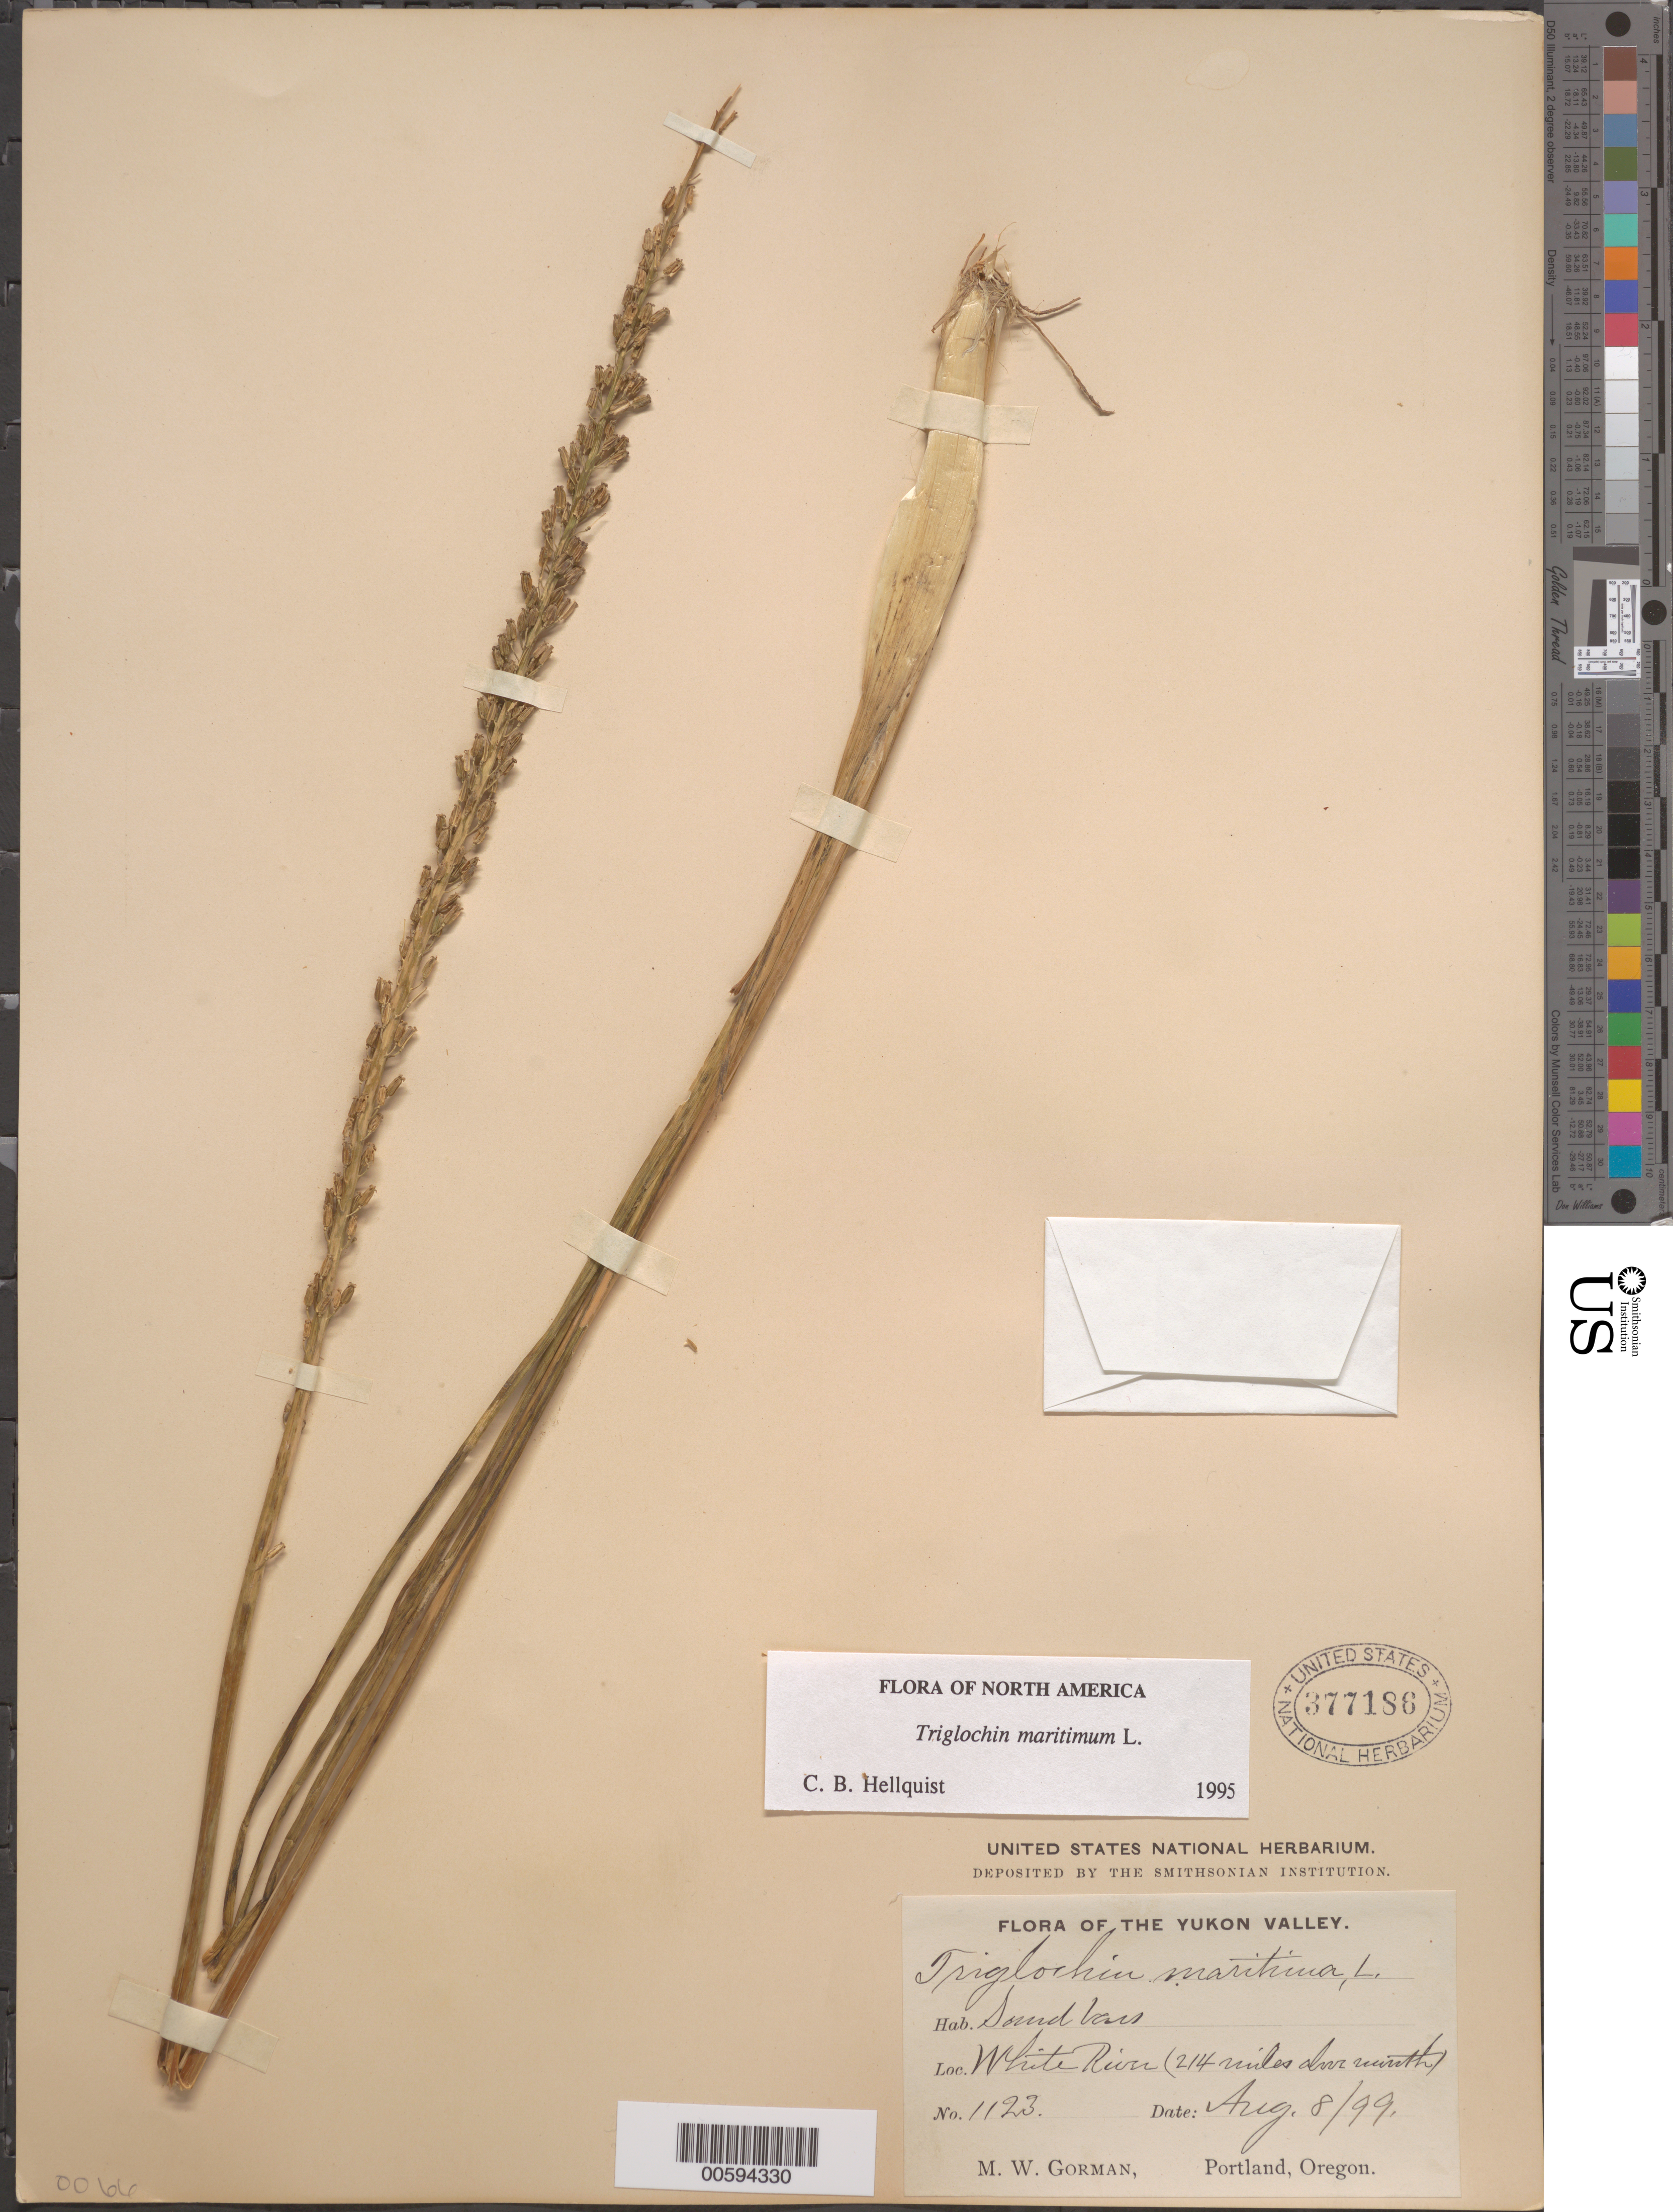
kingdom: Plantae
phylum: Tracheophyta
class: Liliopsida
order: Alismatales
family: Juncaginaceae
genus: Triglochin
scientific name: Triglochin maritima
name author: L.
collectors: M. W. Gorman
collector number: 1123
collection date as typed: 08 Aug 1899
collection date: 1899-08-08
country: United States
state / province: Alaska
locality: Yukon Valley, White River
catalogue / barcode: US 377186